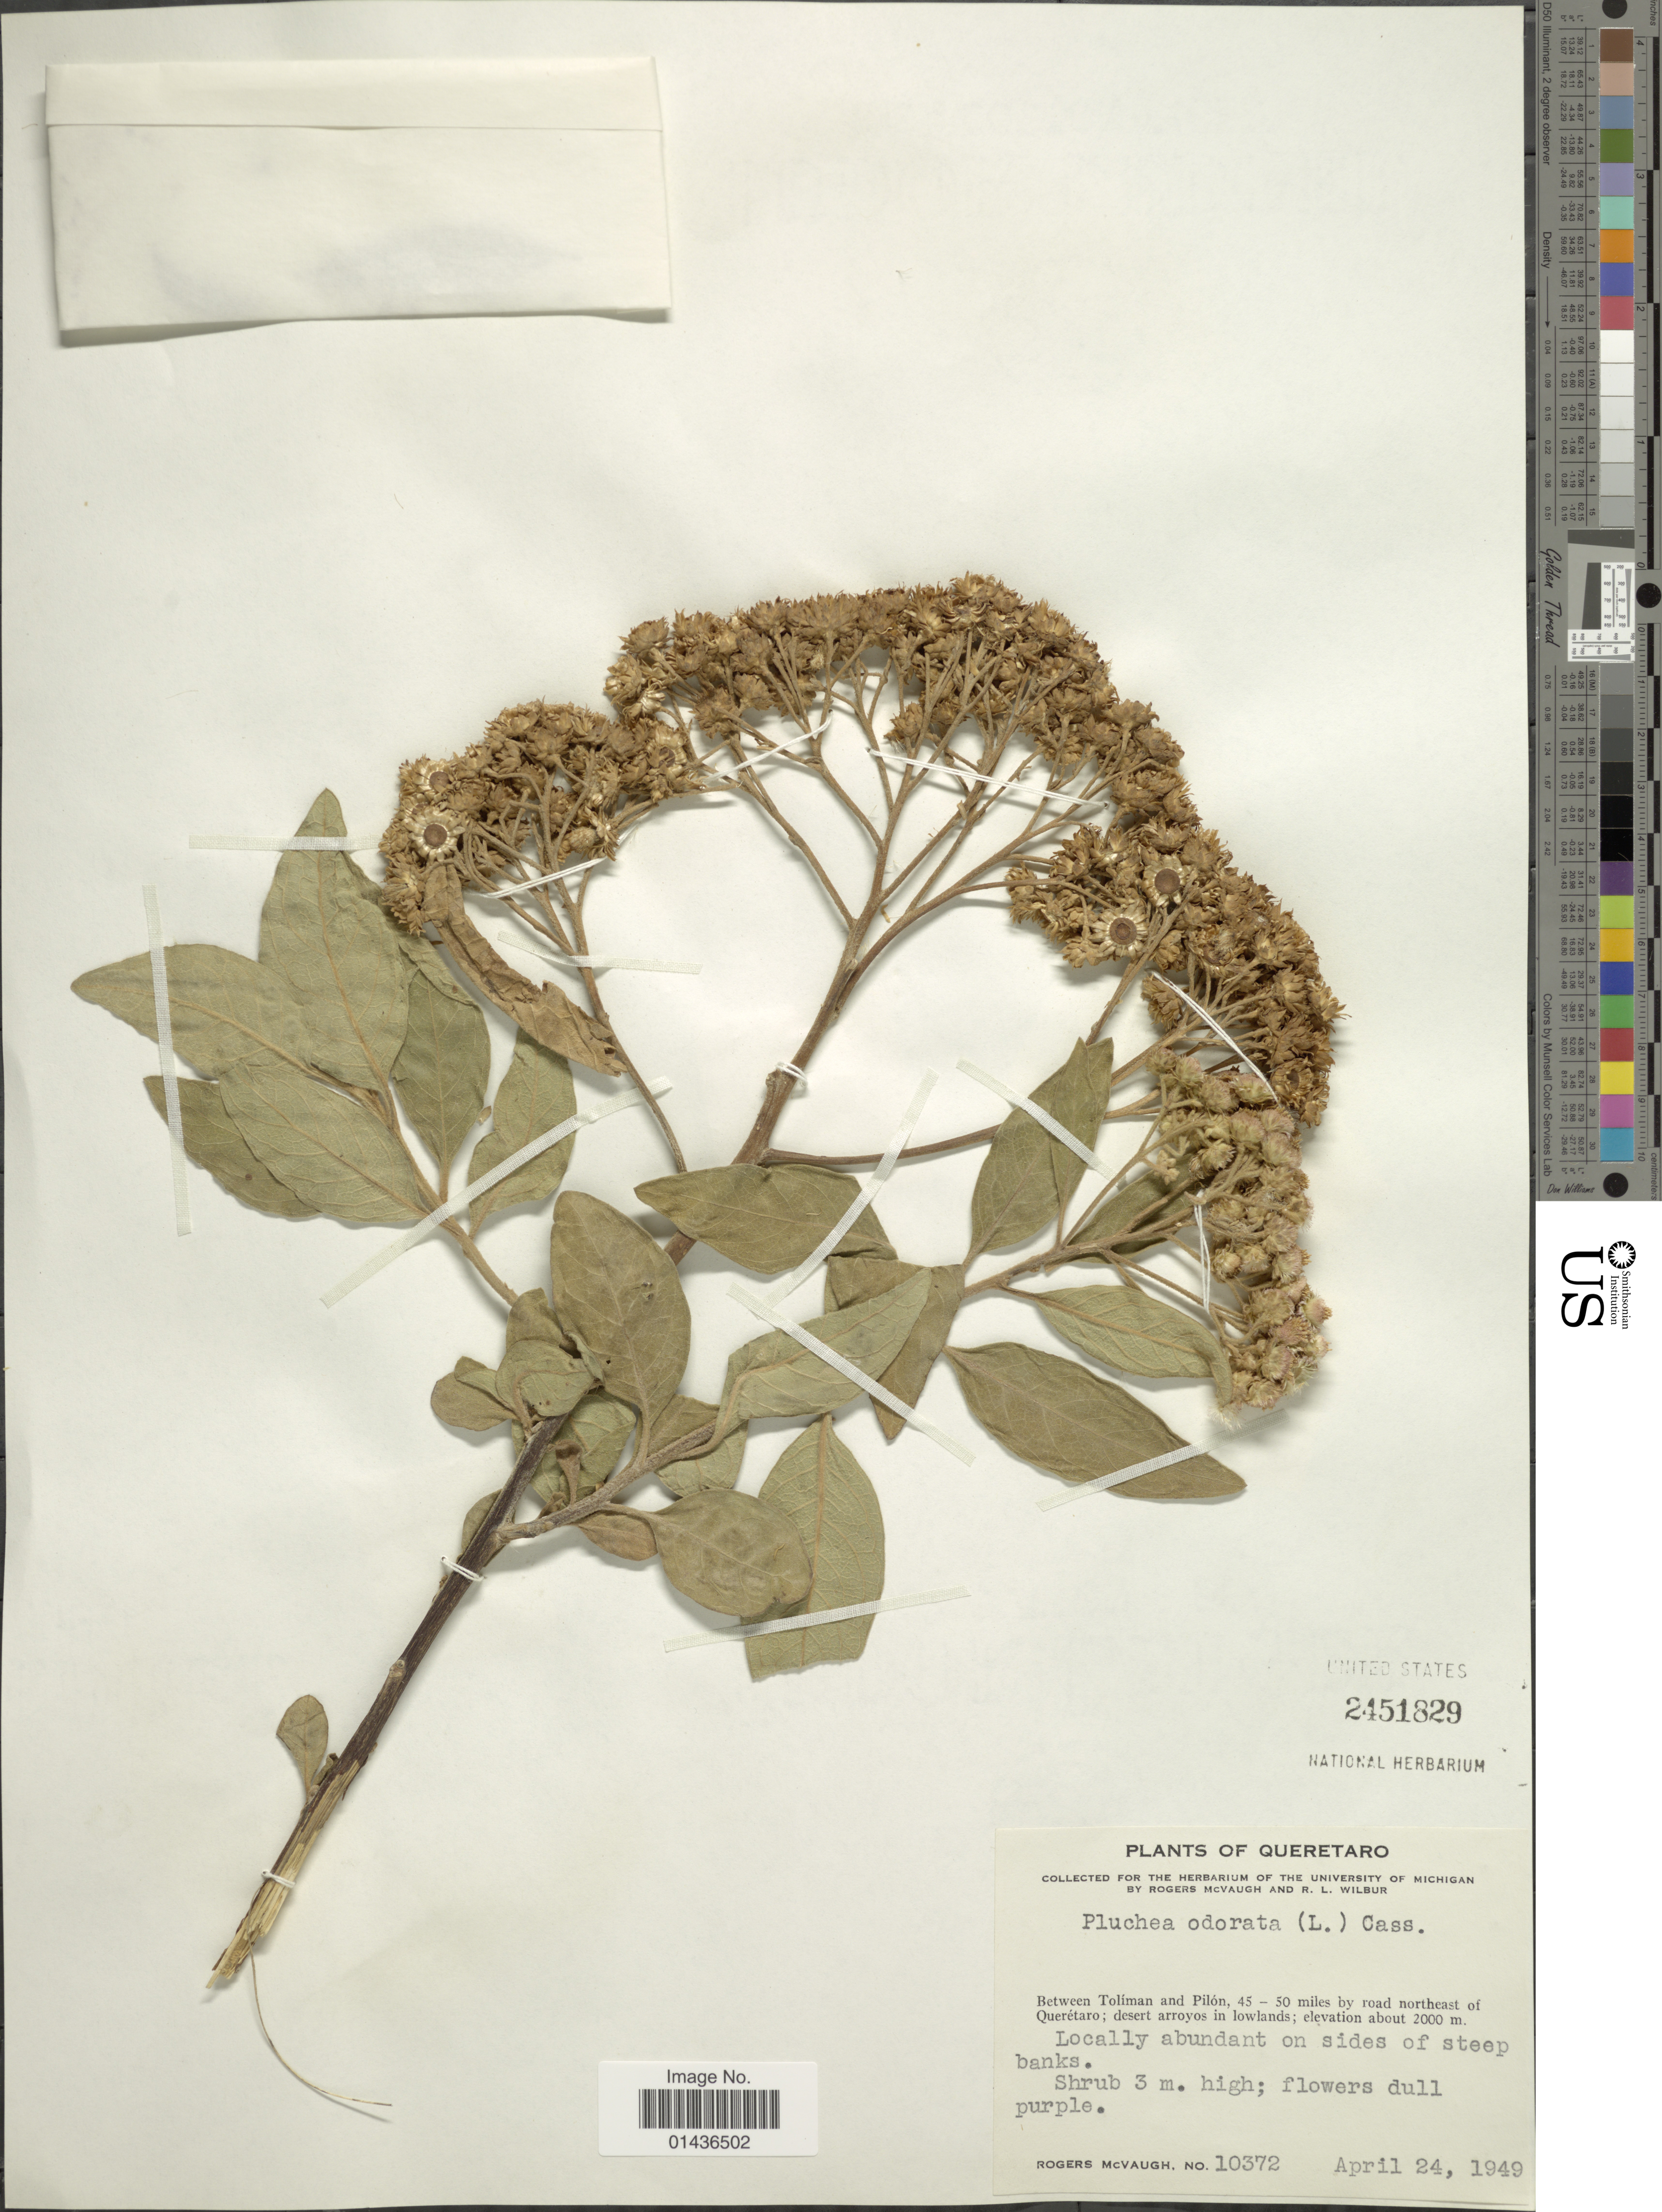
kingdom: Plantae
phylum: Tracheophyta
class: Magnoliopsida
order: Asterales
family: Asteraceae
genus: Pluchea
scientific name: Pluchea carolinensis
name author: (Jacq.) D. Don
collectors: R. McVaugh & R. L. Wilbur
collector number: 10372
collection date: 1949-04-24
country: Mexico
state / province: Querétaro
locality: Between Toliman and Pilon, 45-50 miles by road northeast of Queretaro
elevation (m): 2000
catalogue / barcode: US 2451829